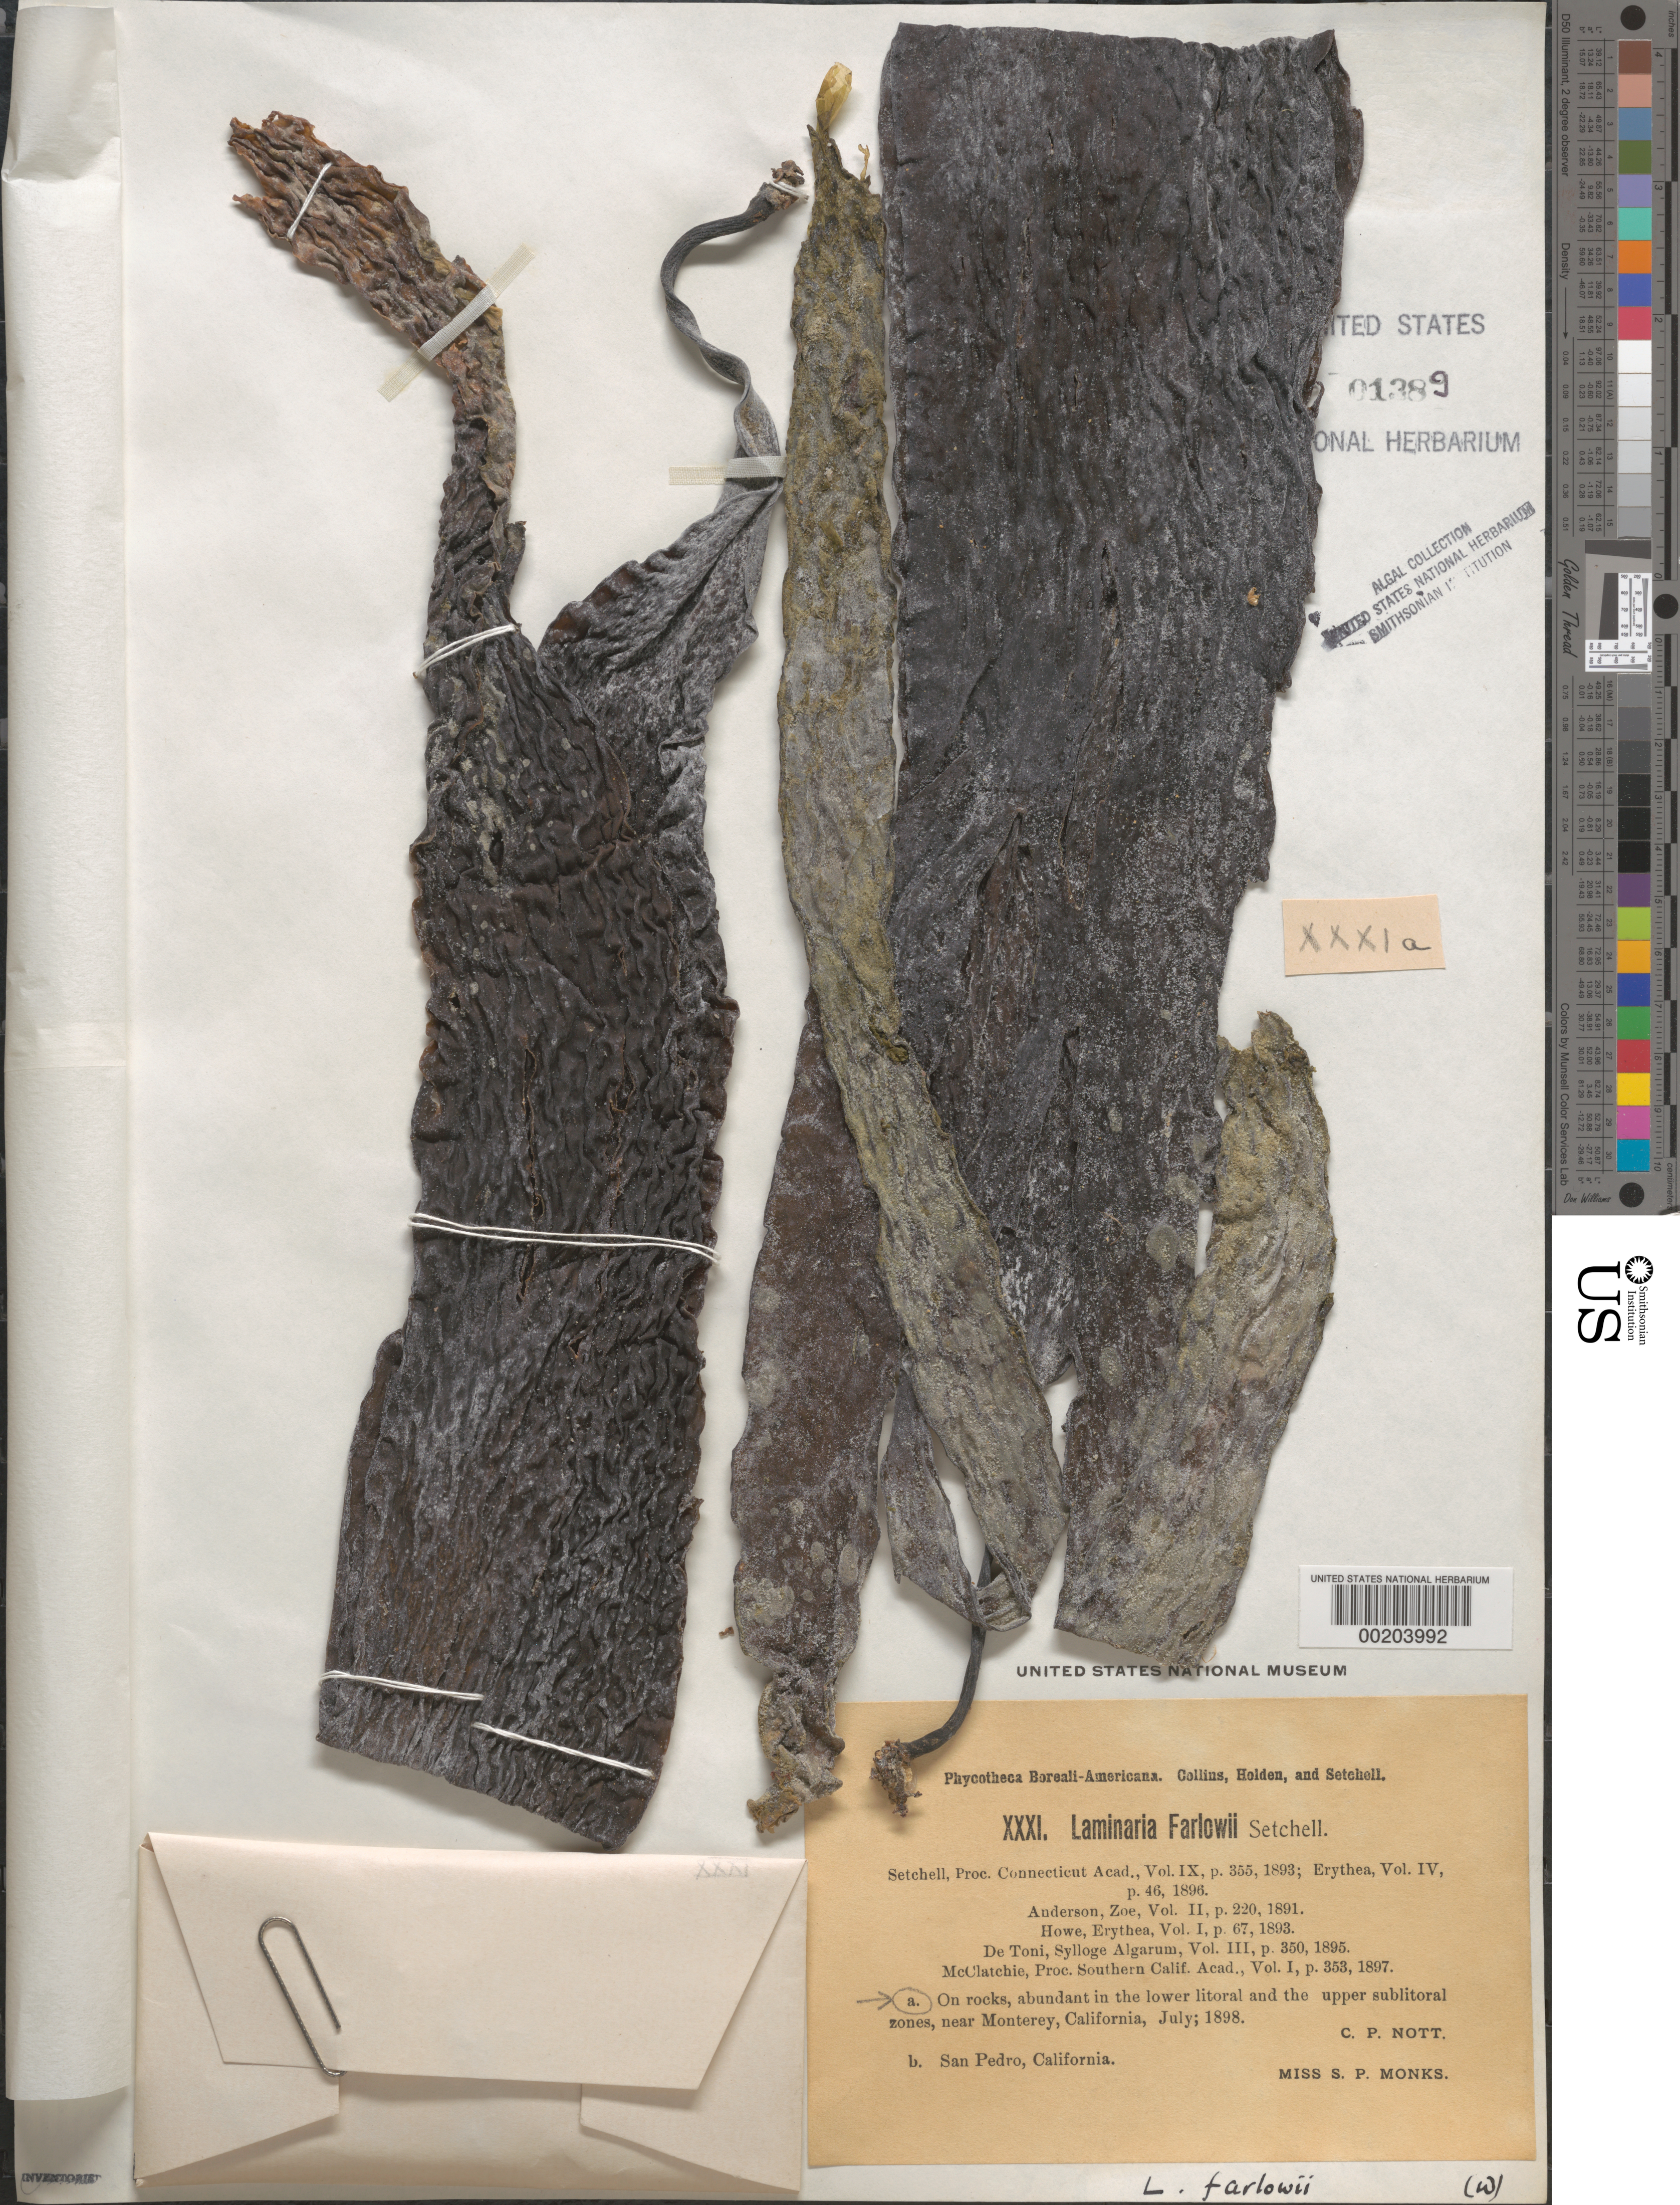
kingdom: Chromista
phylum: Ochrophyta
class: Phaeophyceae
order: Laminariales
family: Laminariaceae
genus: Laminaria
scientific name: Laminaria farlowii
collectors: C. Nott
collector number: PB-A XXXIa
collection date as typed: Jul 1898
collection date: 1898-07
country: United States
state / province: California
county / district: Monterey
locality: Near Monterey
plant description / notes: Collins, Holden & Setchell, Phycotheca Boreali-Americana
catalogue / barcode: US 1389